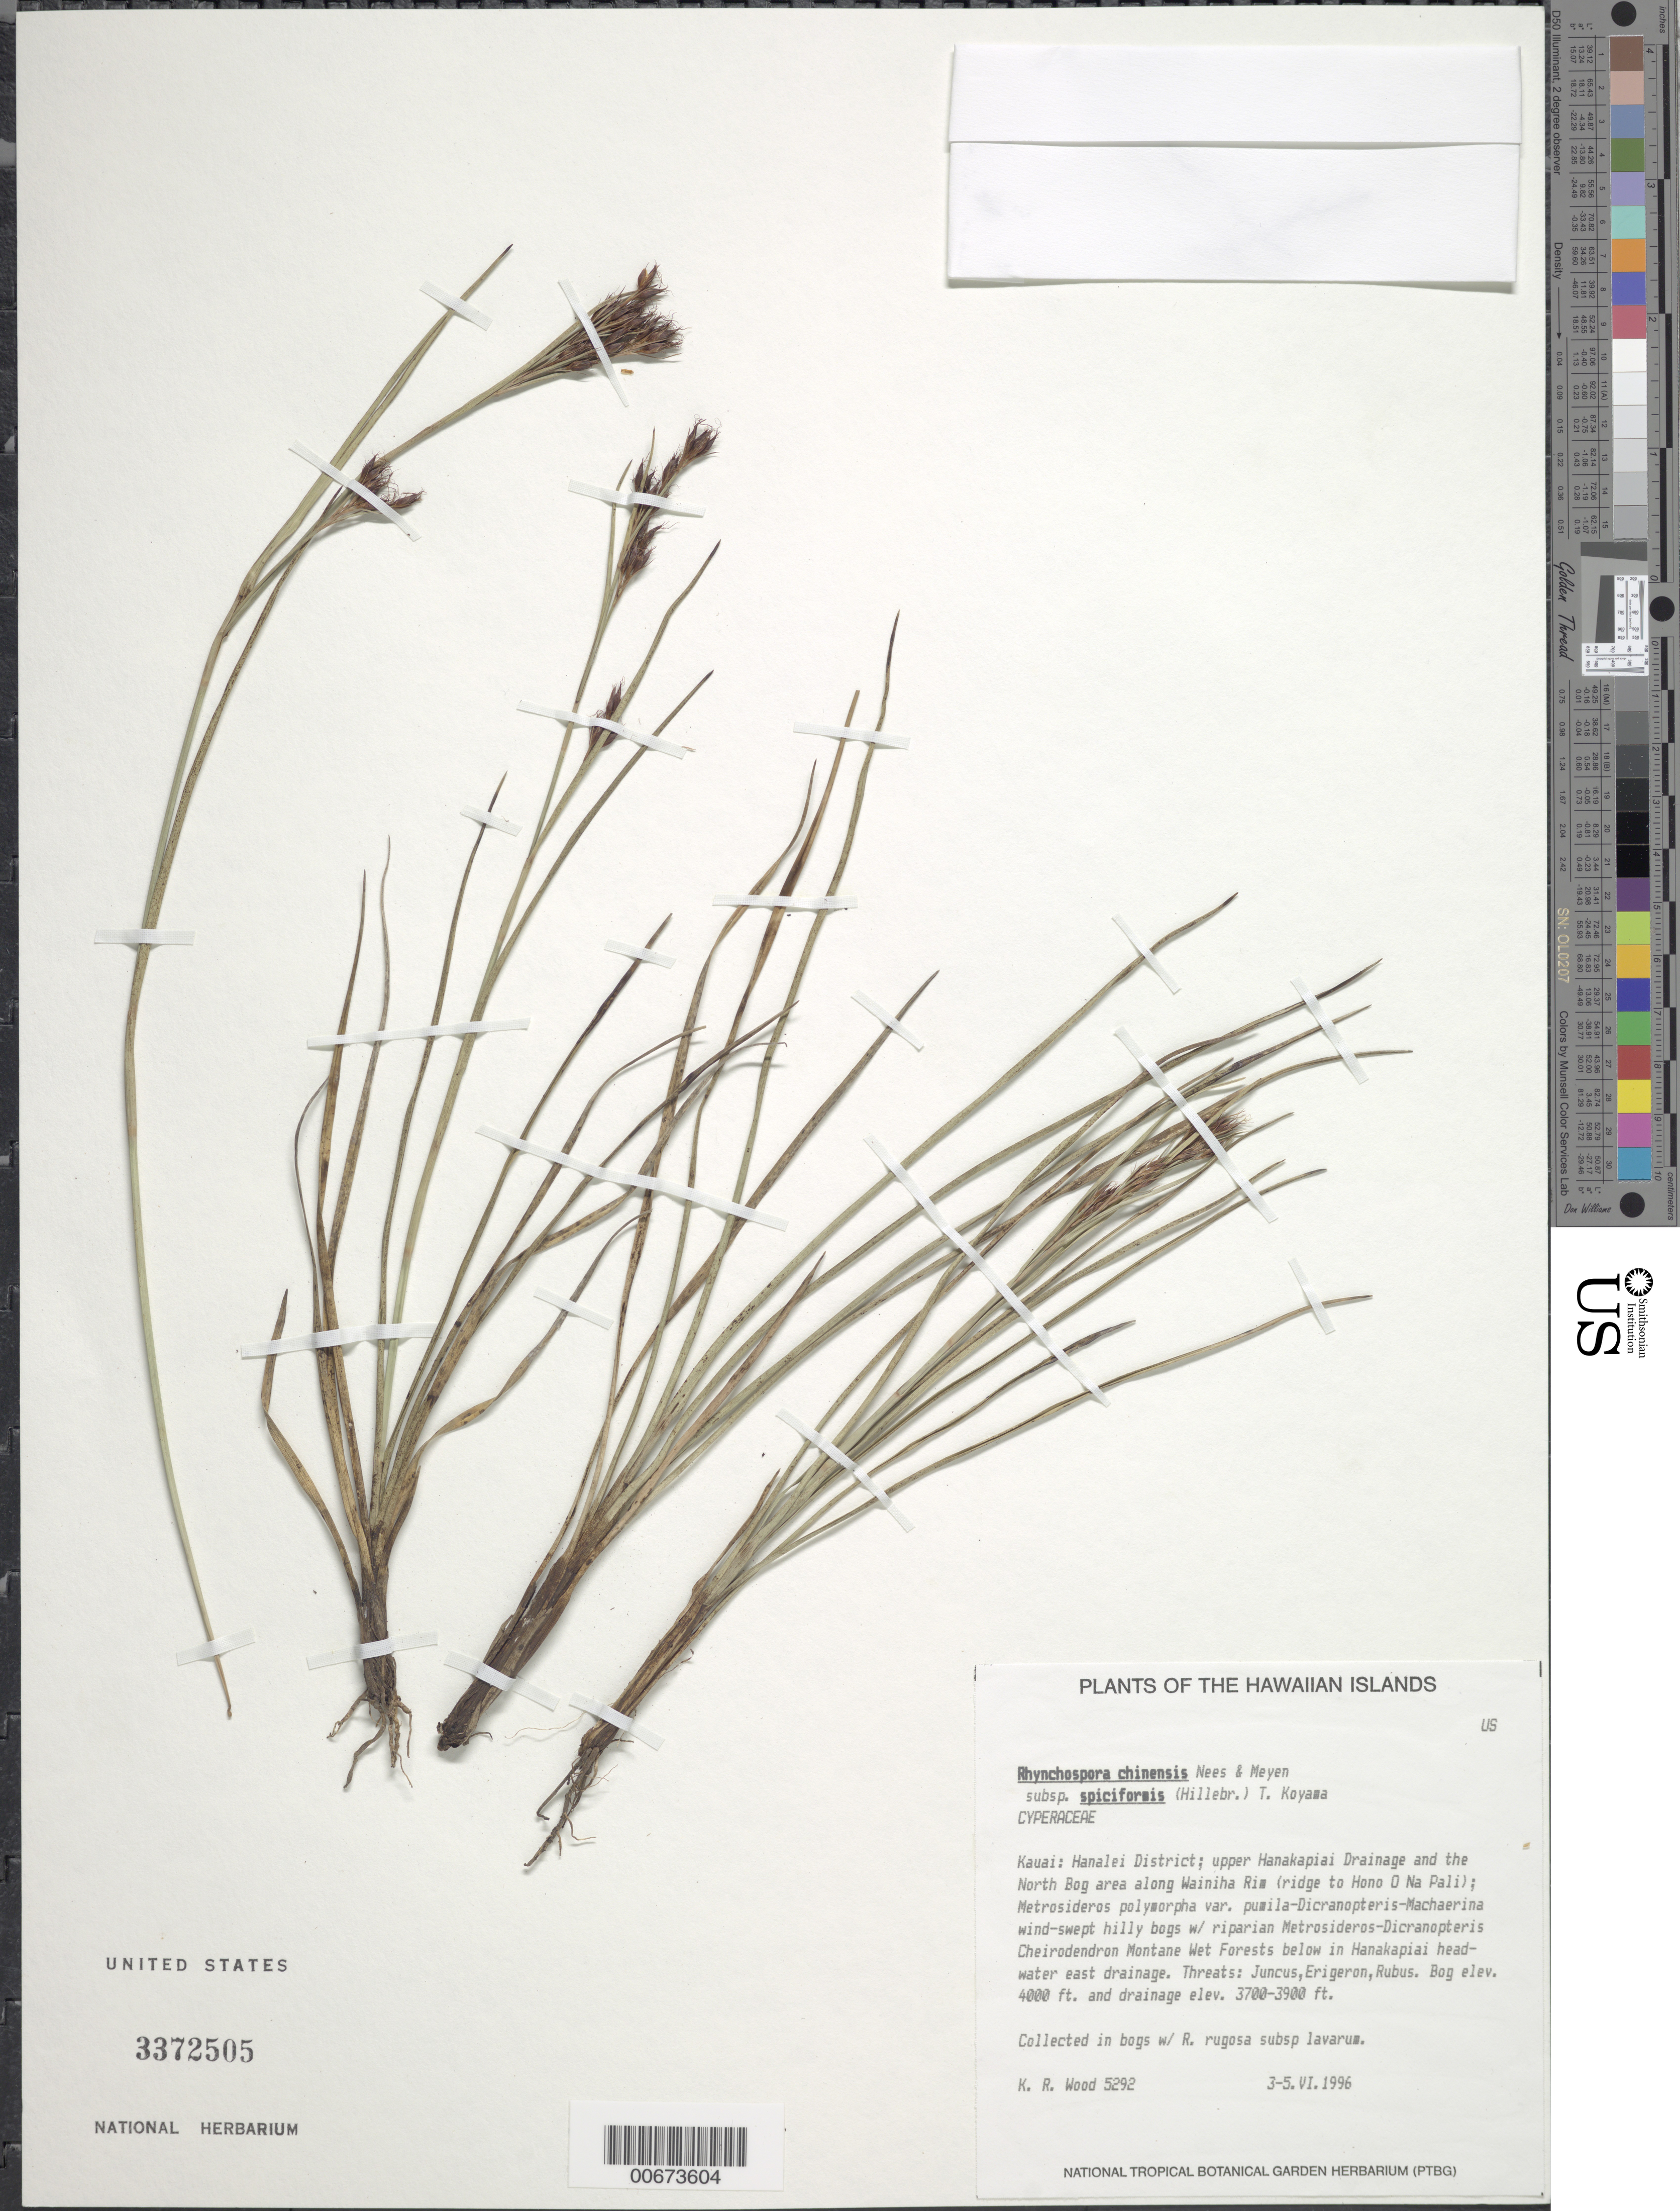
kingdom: Plantae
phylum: Tracheophyta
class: Liliopsida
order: Poales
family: Cyperaceae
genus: Rhynchospora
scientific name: Rhynchospora chinensis subsp. spiciformis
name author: (Hillebr.) T. Koyama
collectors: K. R. Wood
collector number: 5292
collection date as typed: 3 Feb 1996 to 5 Feb 1996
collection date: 1996-02-03/1996-02-05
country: United States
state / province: Hawaii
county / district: Kauai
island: Kaua'i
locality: Hanalei District, upper Hanakapi'ai Drainage and the North Bog area along Wainiha Rim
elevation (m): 1158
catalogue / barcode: US 3372505